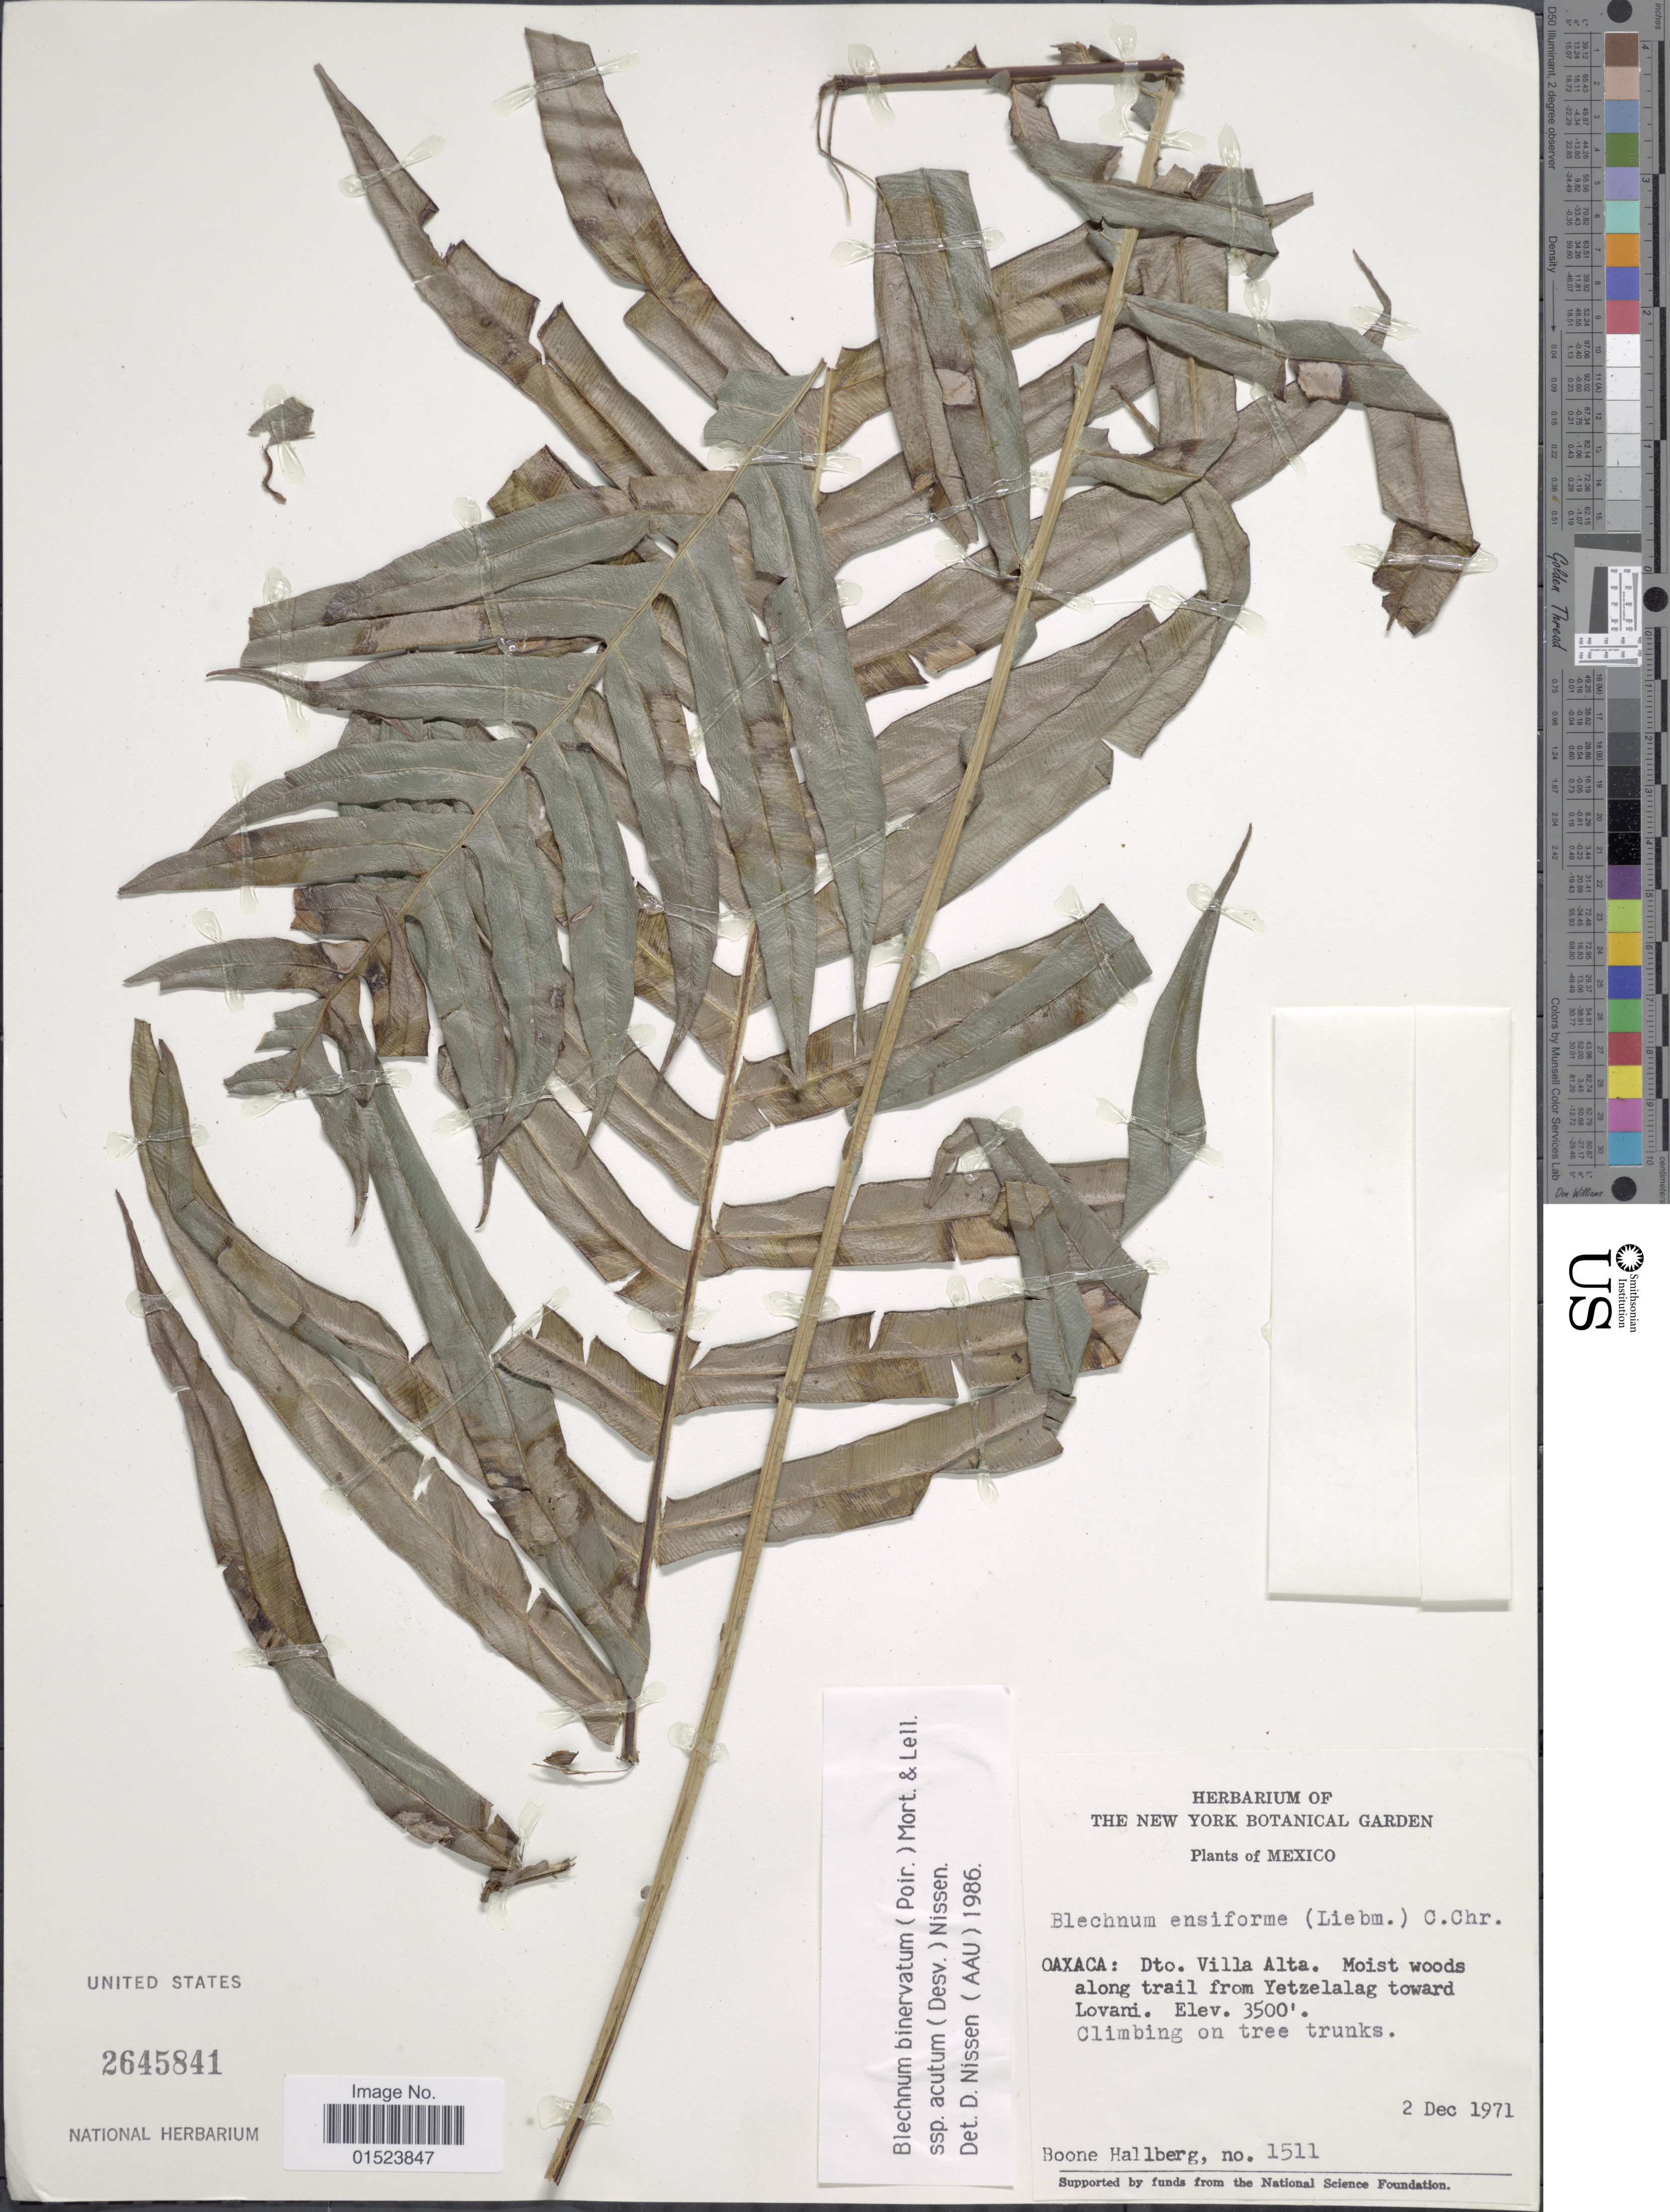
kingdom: Plantae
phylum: Tracheophyta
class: Polypodiopsida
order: Polypodiales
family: Blechnaceae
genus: Blechnum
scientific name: Blechnum ensiforme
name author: (Liebm.) C. Chr.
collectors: B. Hallberg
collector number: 1511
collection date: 1971-12-02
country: Mexico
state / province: Oaxaca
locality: Dto. Villa Alta. Moist woods along trail from Yetzelalag toward Lovani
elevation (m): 1067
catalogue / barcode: US 2645841